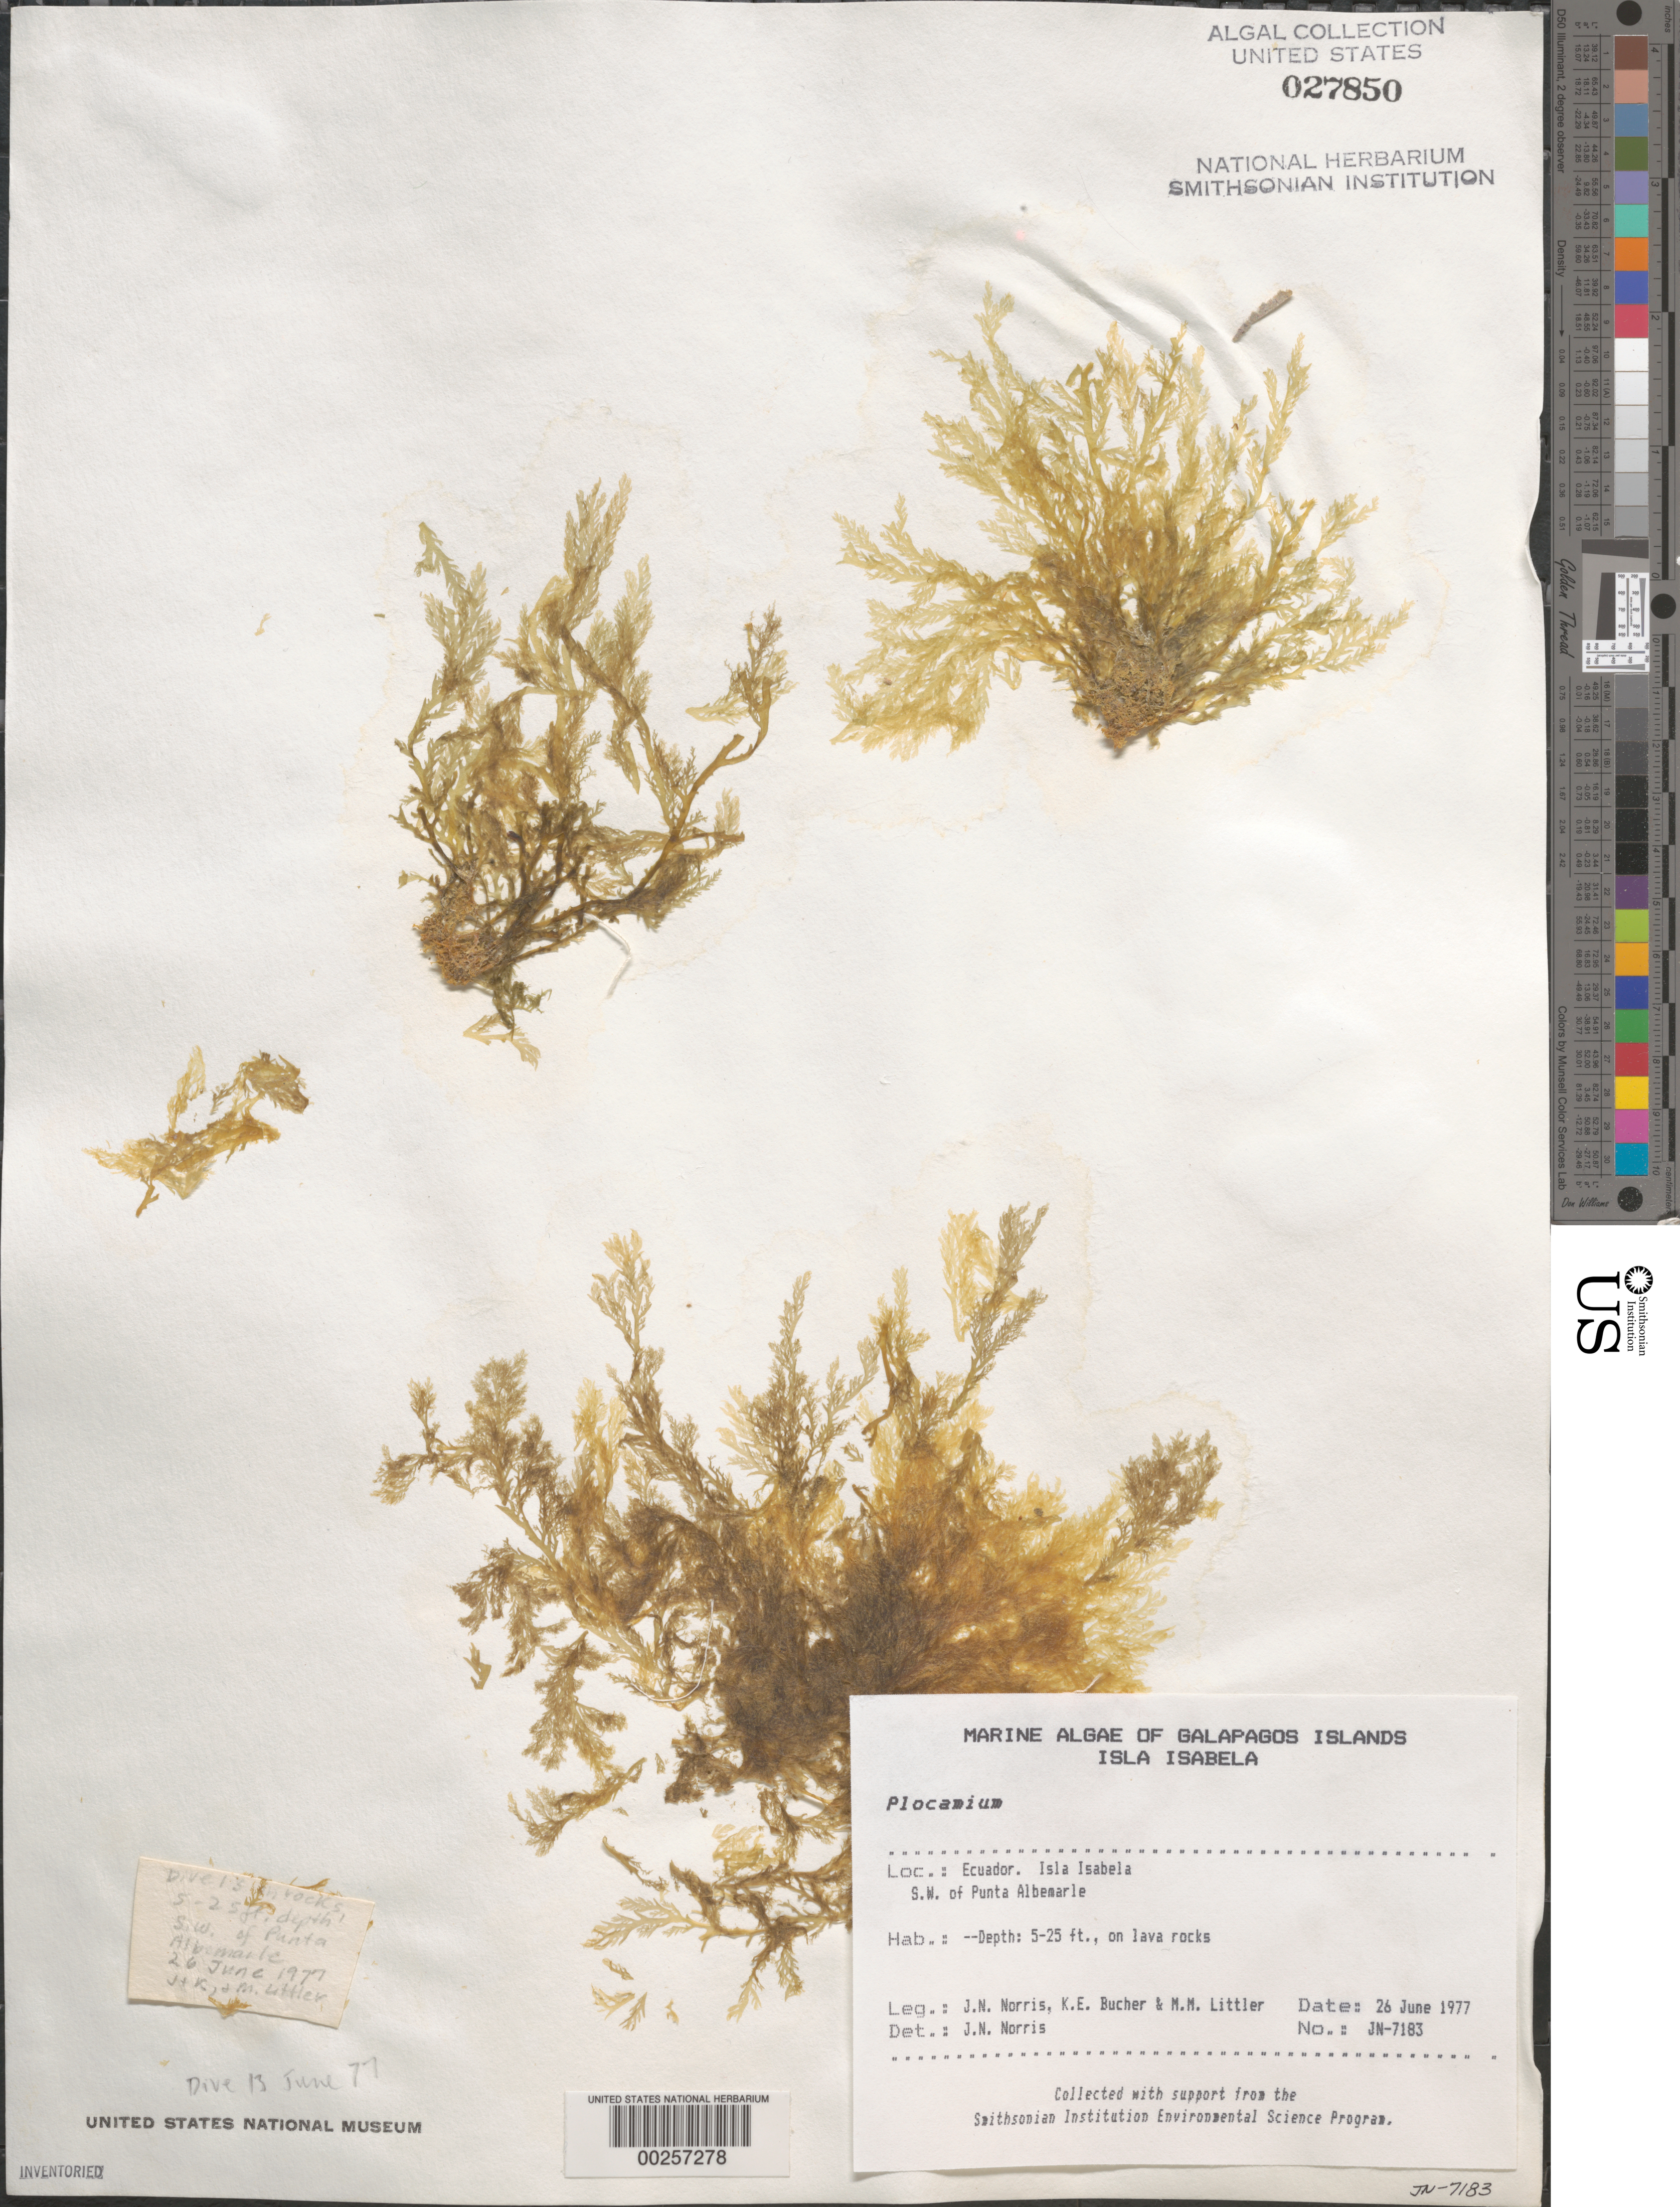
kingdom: Plantae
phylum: Rhodophyta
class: Florideophyceae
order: Plocamiales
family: Plocamiaceae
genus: Plocamium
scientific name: Plocamium sp.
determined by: Norris, James N.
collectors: J. N. Norris, K. E. Bucher & M. M. Littler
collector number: JN-7183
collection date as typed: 26 Jun 1977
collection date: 1977-06-26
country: Ecuador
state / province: Colón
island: Isabela [Albemarle]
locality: Southwest of Punta Albemarle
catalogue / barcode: US 27850